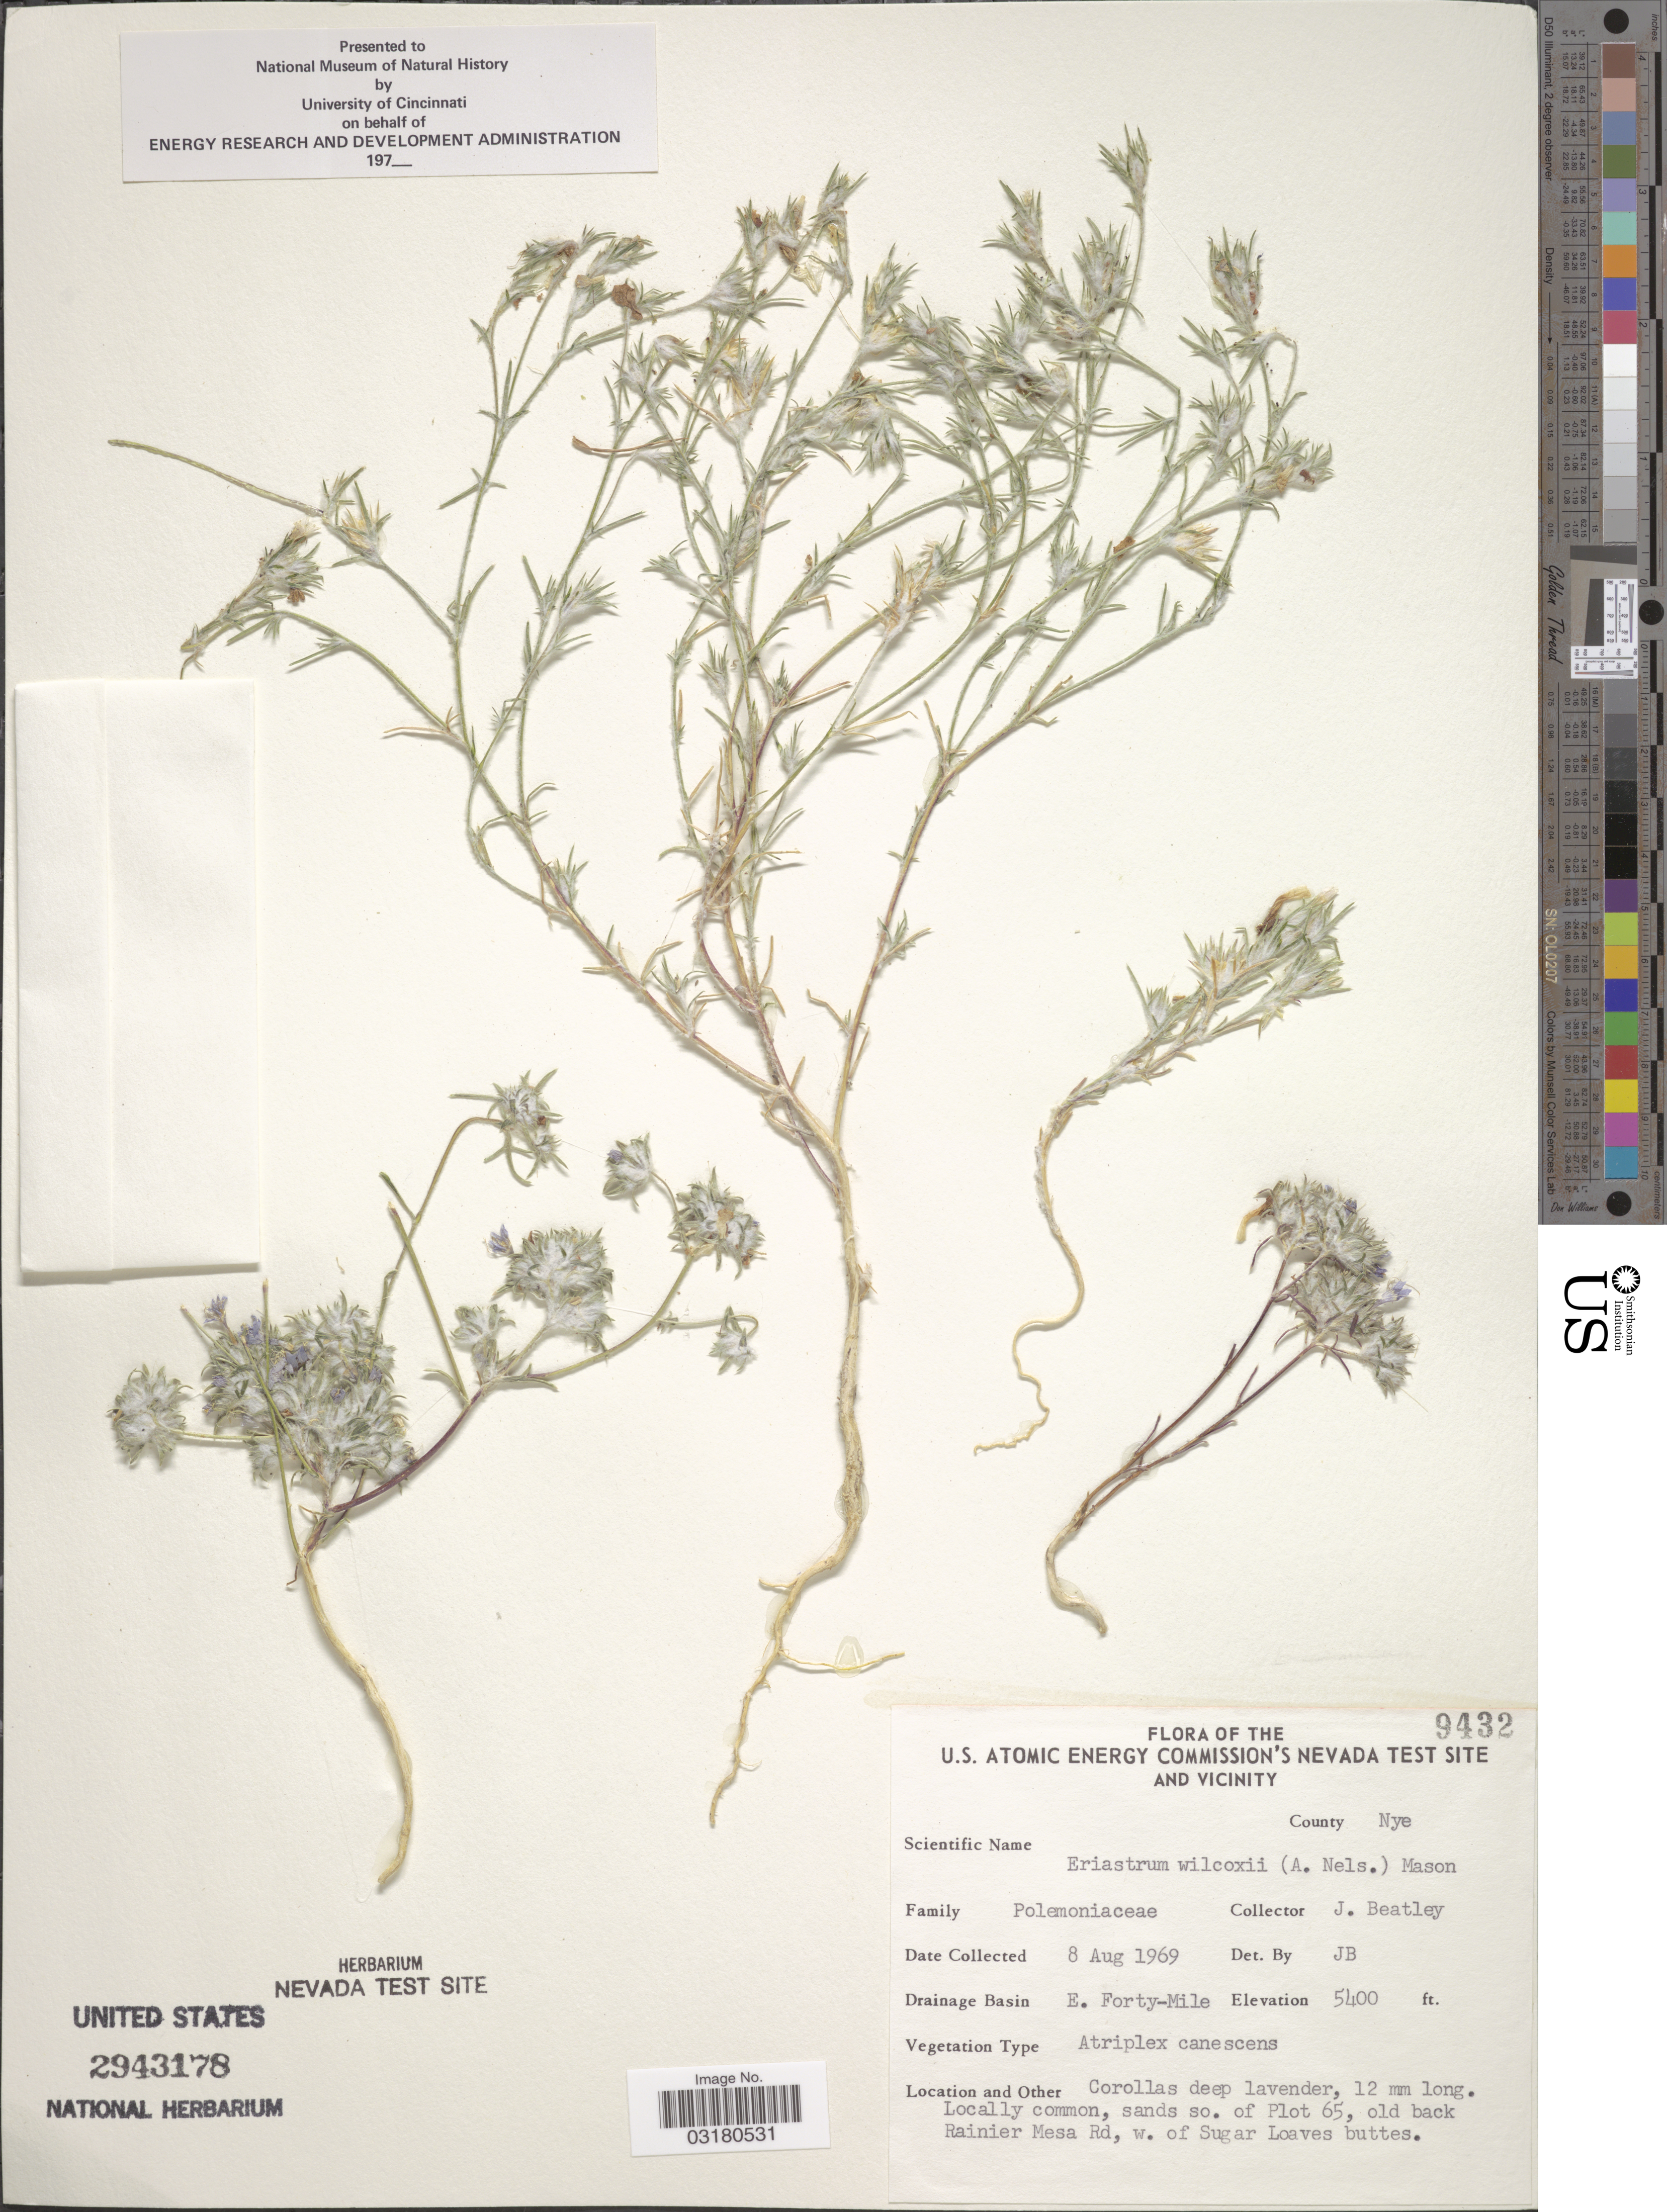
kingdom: Plantae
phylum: Tracheophyta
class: Magnoliopsida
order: Ericales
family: Polemoniaceae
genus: Eriastrum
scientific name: Eriastrum wilcoxii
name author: (A. Nelson) H. Mason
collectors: J. C. Beatley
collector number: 9432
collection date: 1969-08-08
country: United States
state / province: Nevada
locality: U.S. Atomic Energy Commission's Nevada Test Site and Vicinity. County Nye. Drainage Basin E. Forty-Mile. Sands so. of Plot 65, old back Rainier Mesa Rd, w. of Sugar Loaves buttes.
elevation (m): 1646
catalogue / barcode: US 2943178